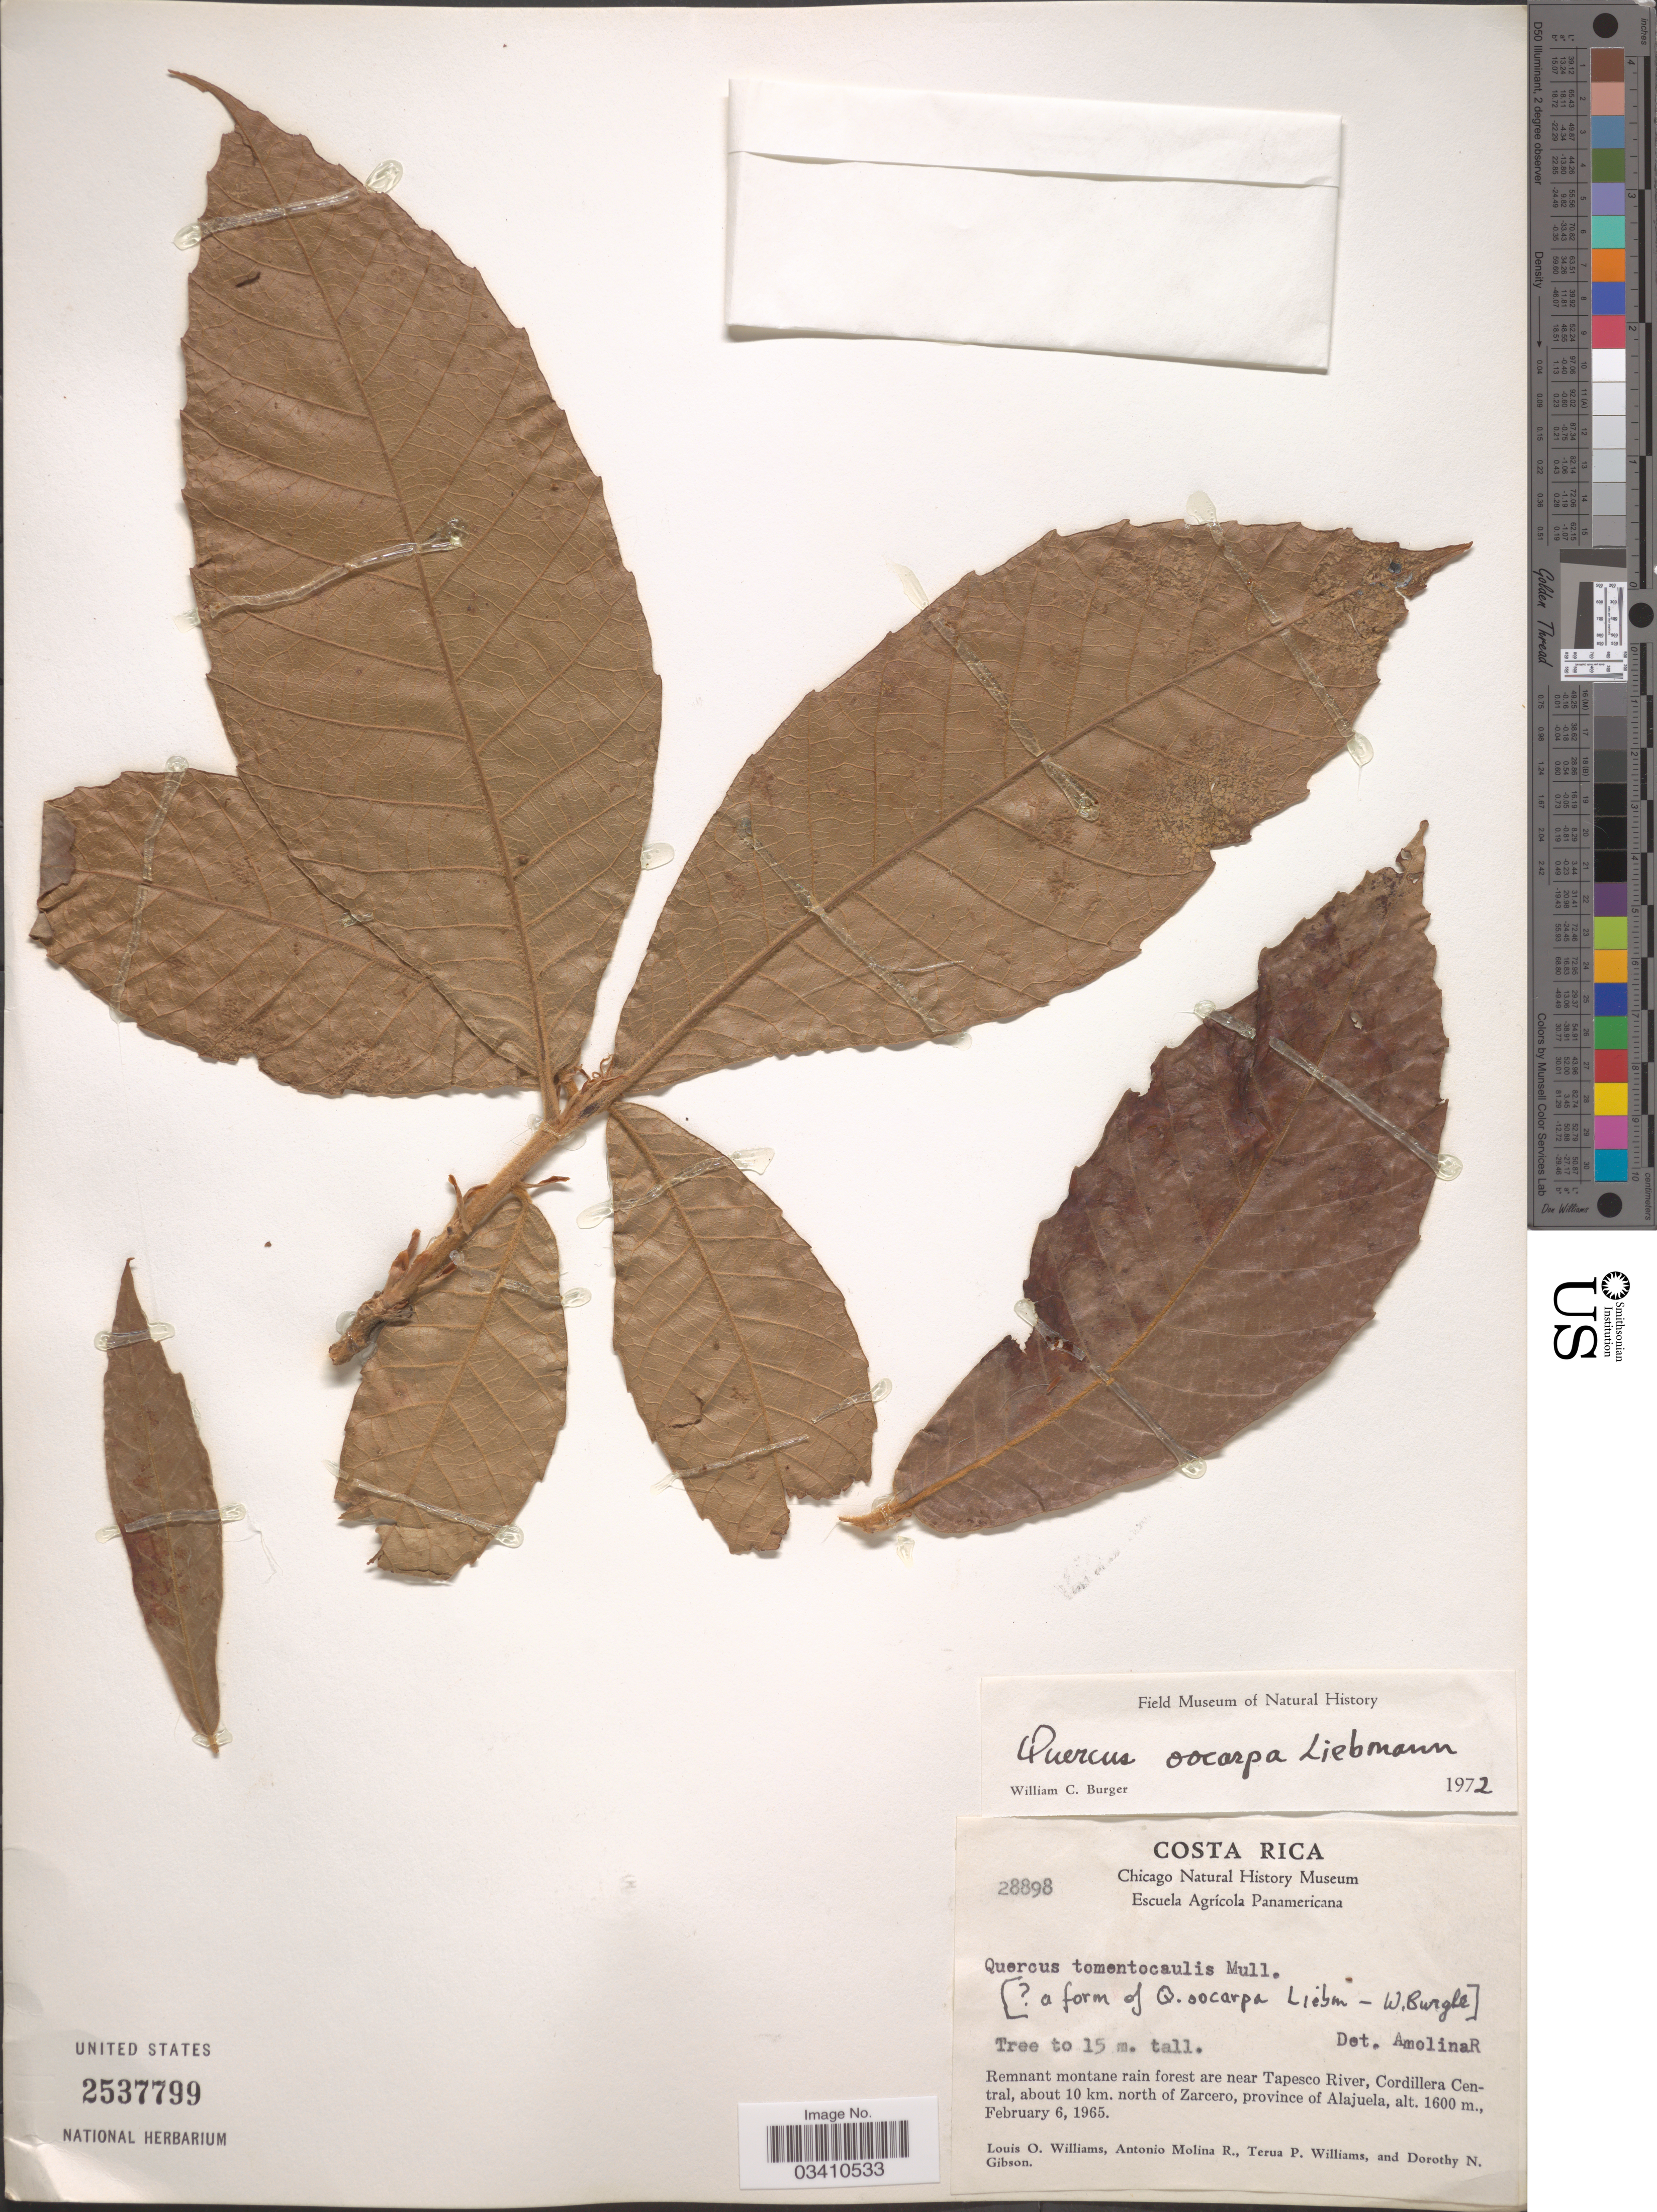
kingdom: Plantae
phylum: Tracheophyta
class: Magnoliopsida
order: Fagales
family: Fagaceae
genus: Quercus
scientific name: Quercus oocarpa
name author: Liebm.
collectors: L. O. Williams, A. Molina R., T. Williams & D. N. Gibson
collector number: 28898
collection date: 1965-02-06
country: Costa Rica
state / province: Alajuela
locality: Near Tapesco River, Cordillera Central, about 10 km. north of Zarcero.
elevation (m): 1600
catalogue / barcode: US 2537799